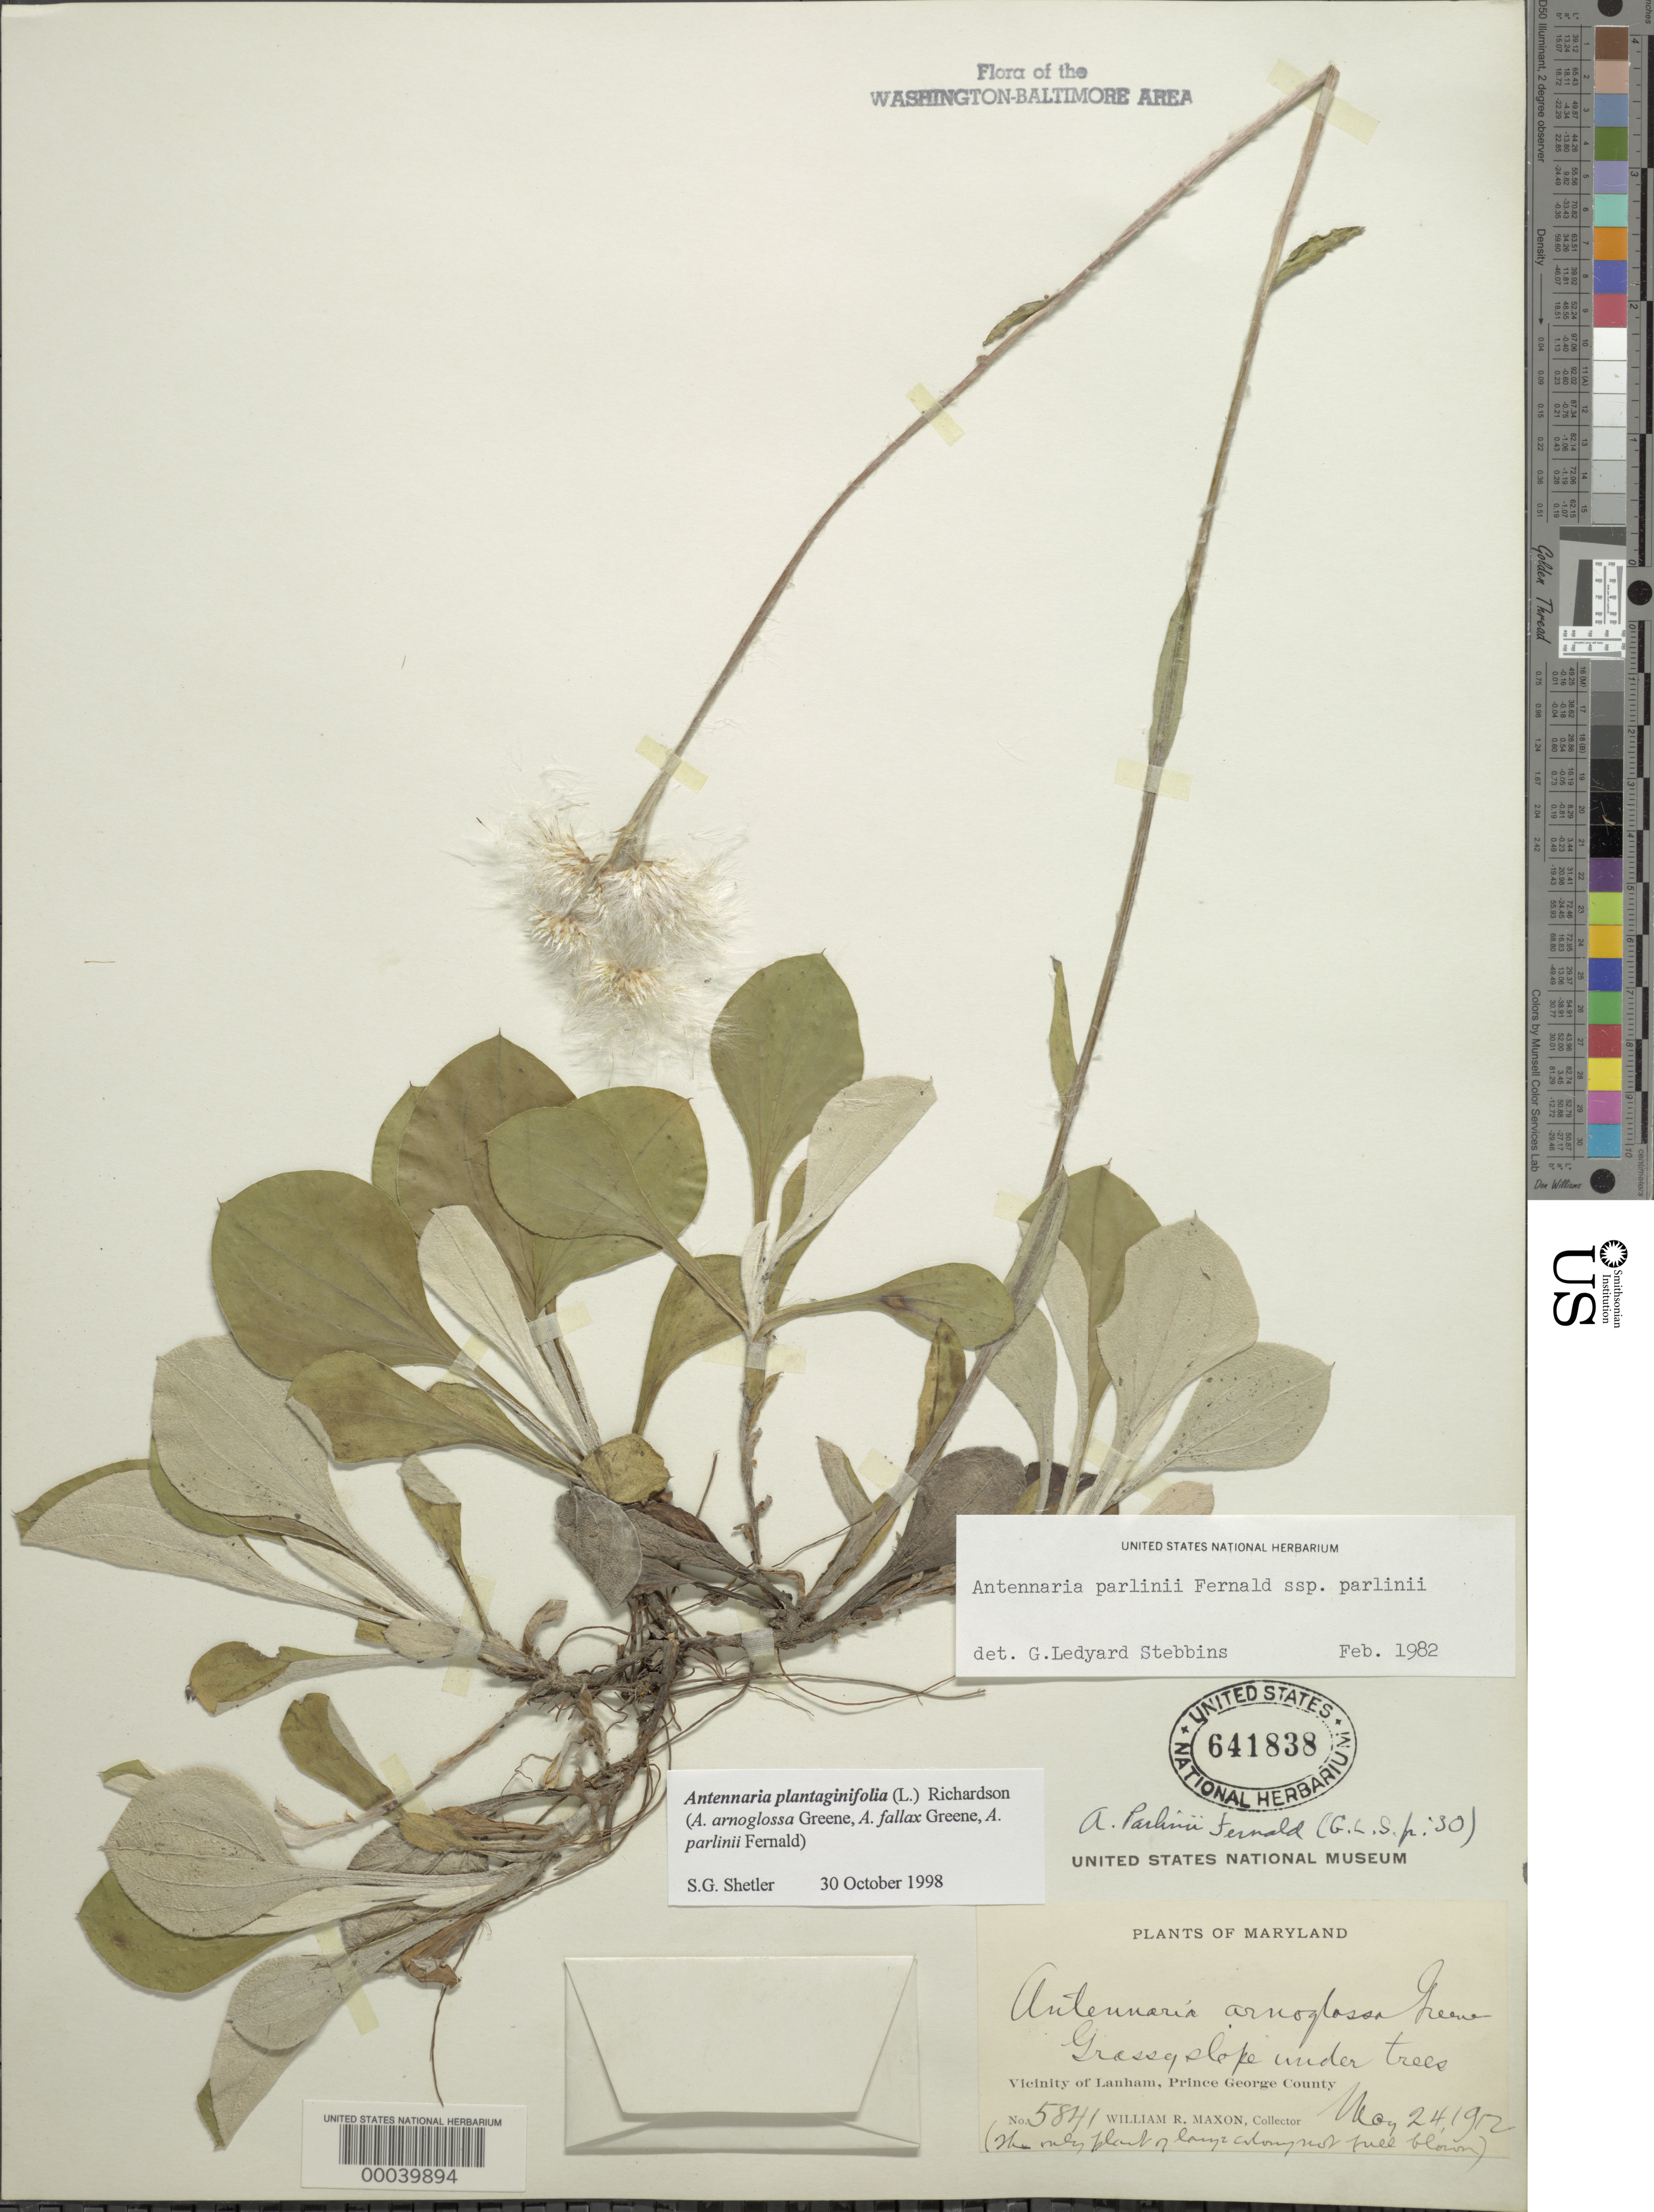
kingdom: Plantae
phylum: Tracheophyta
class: Magnoliopsida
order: Asterales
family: Asteraceae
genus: Antennaria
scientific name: Antennaria plantaginifolia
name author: (L.) Richardson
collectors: W. R. Maxon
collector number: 5841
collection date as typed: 24 May 1912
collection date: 1912-05-24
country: United States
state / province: Maryland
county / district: Prince George's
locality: Lanham vicinity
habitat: Grassy slope under trees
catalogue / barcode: US 641838